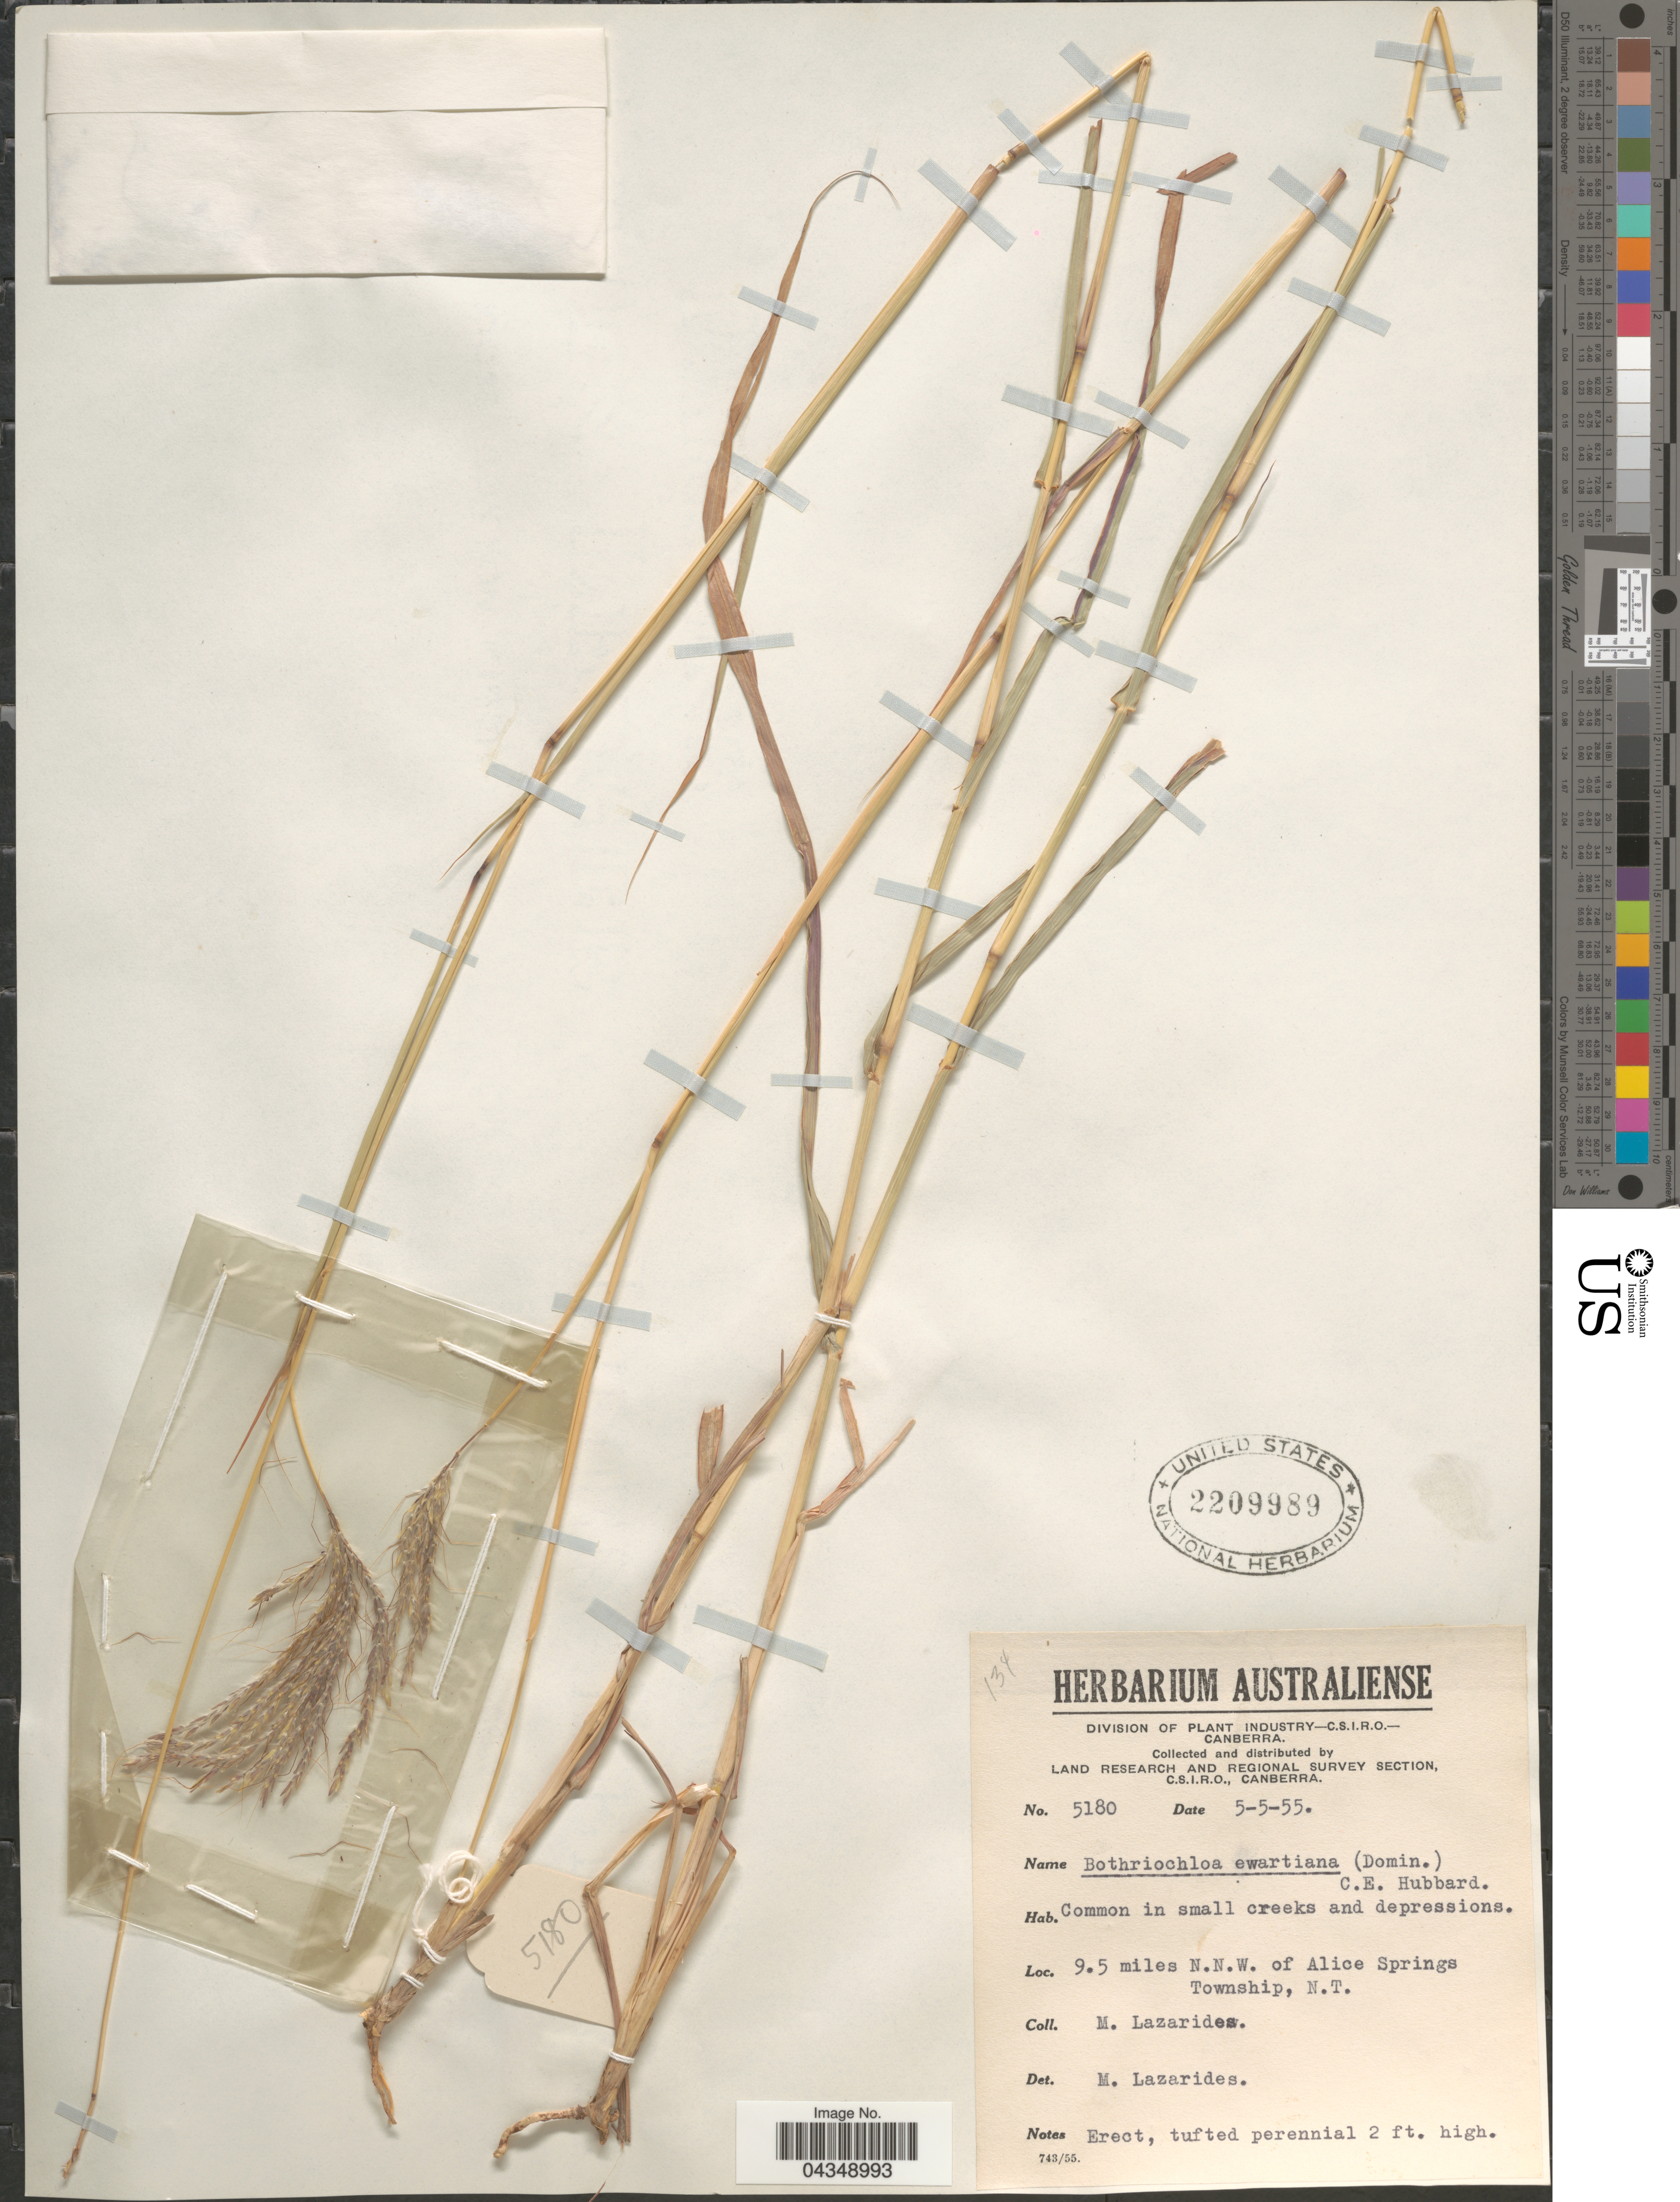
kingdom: Plantae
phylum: Tracheophyta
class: Liliopsida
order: Poales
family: Poaceae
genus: Bothriochloa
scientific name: Bothriochloa ewartiana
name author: (Domin) C. E. Hubb.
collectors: M. Lazarides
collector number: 5180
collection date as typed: Transcribed d/m/y: 5/5/55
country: Australia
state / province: Northern Territory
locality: Land Research and Regional Survey Section. 9.5 miles N.N.W. of Alice Springs Township, N.T.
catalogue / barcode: US 2209989